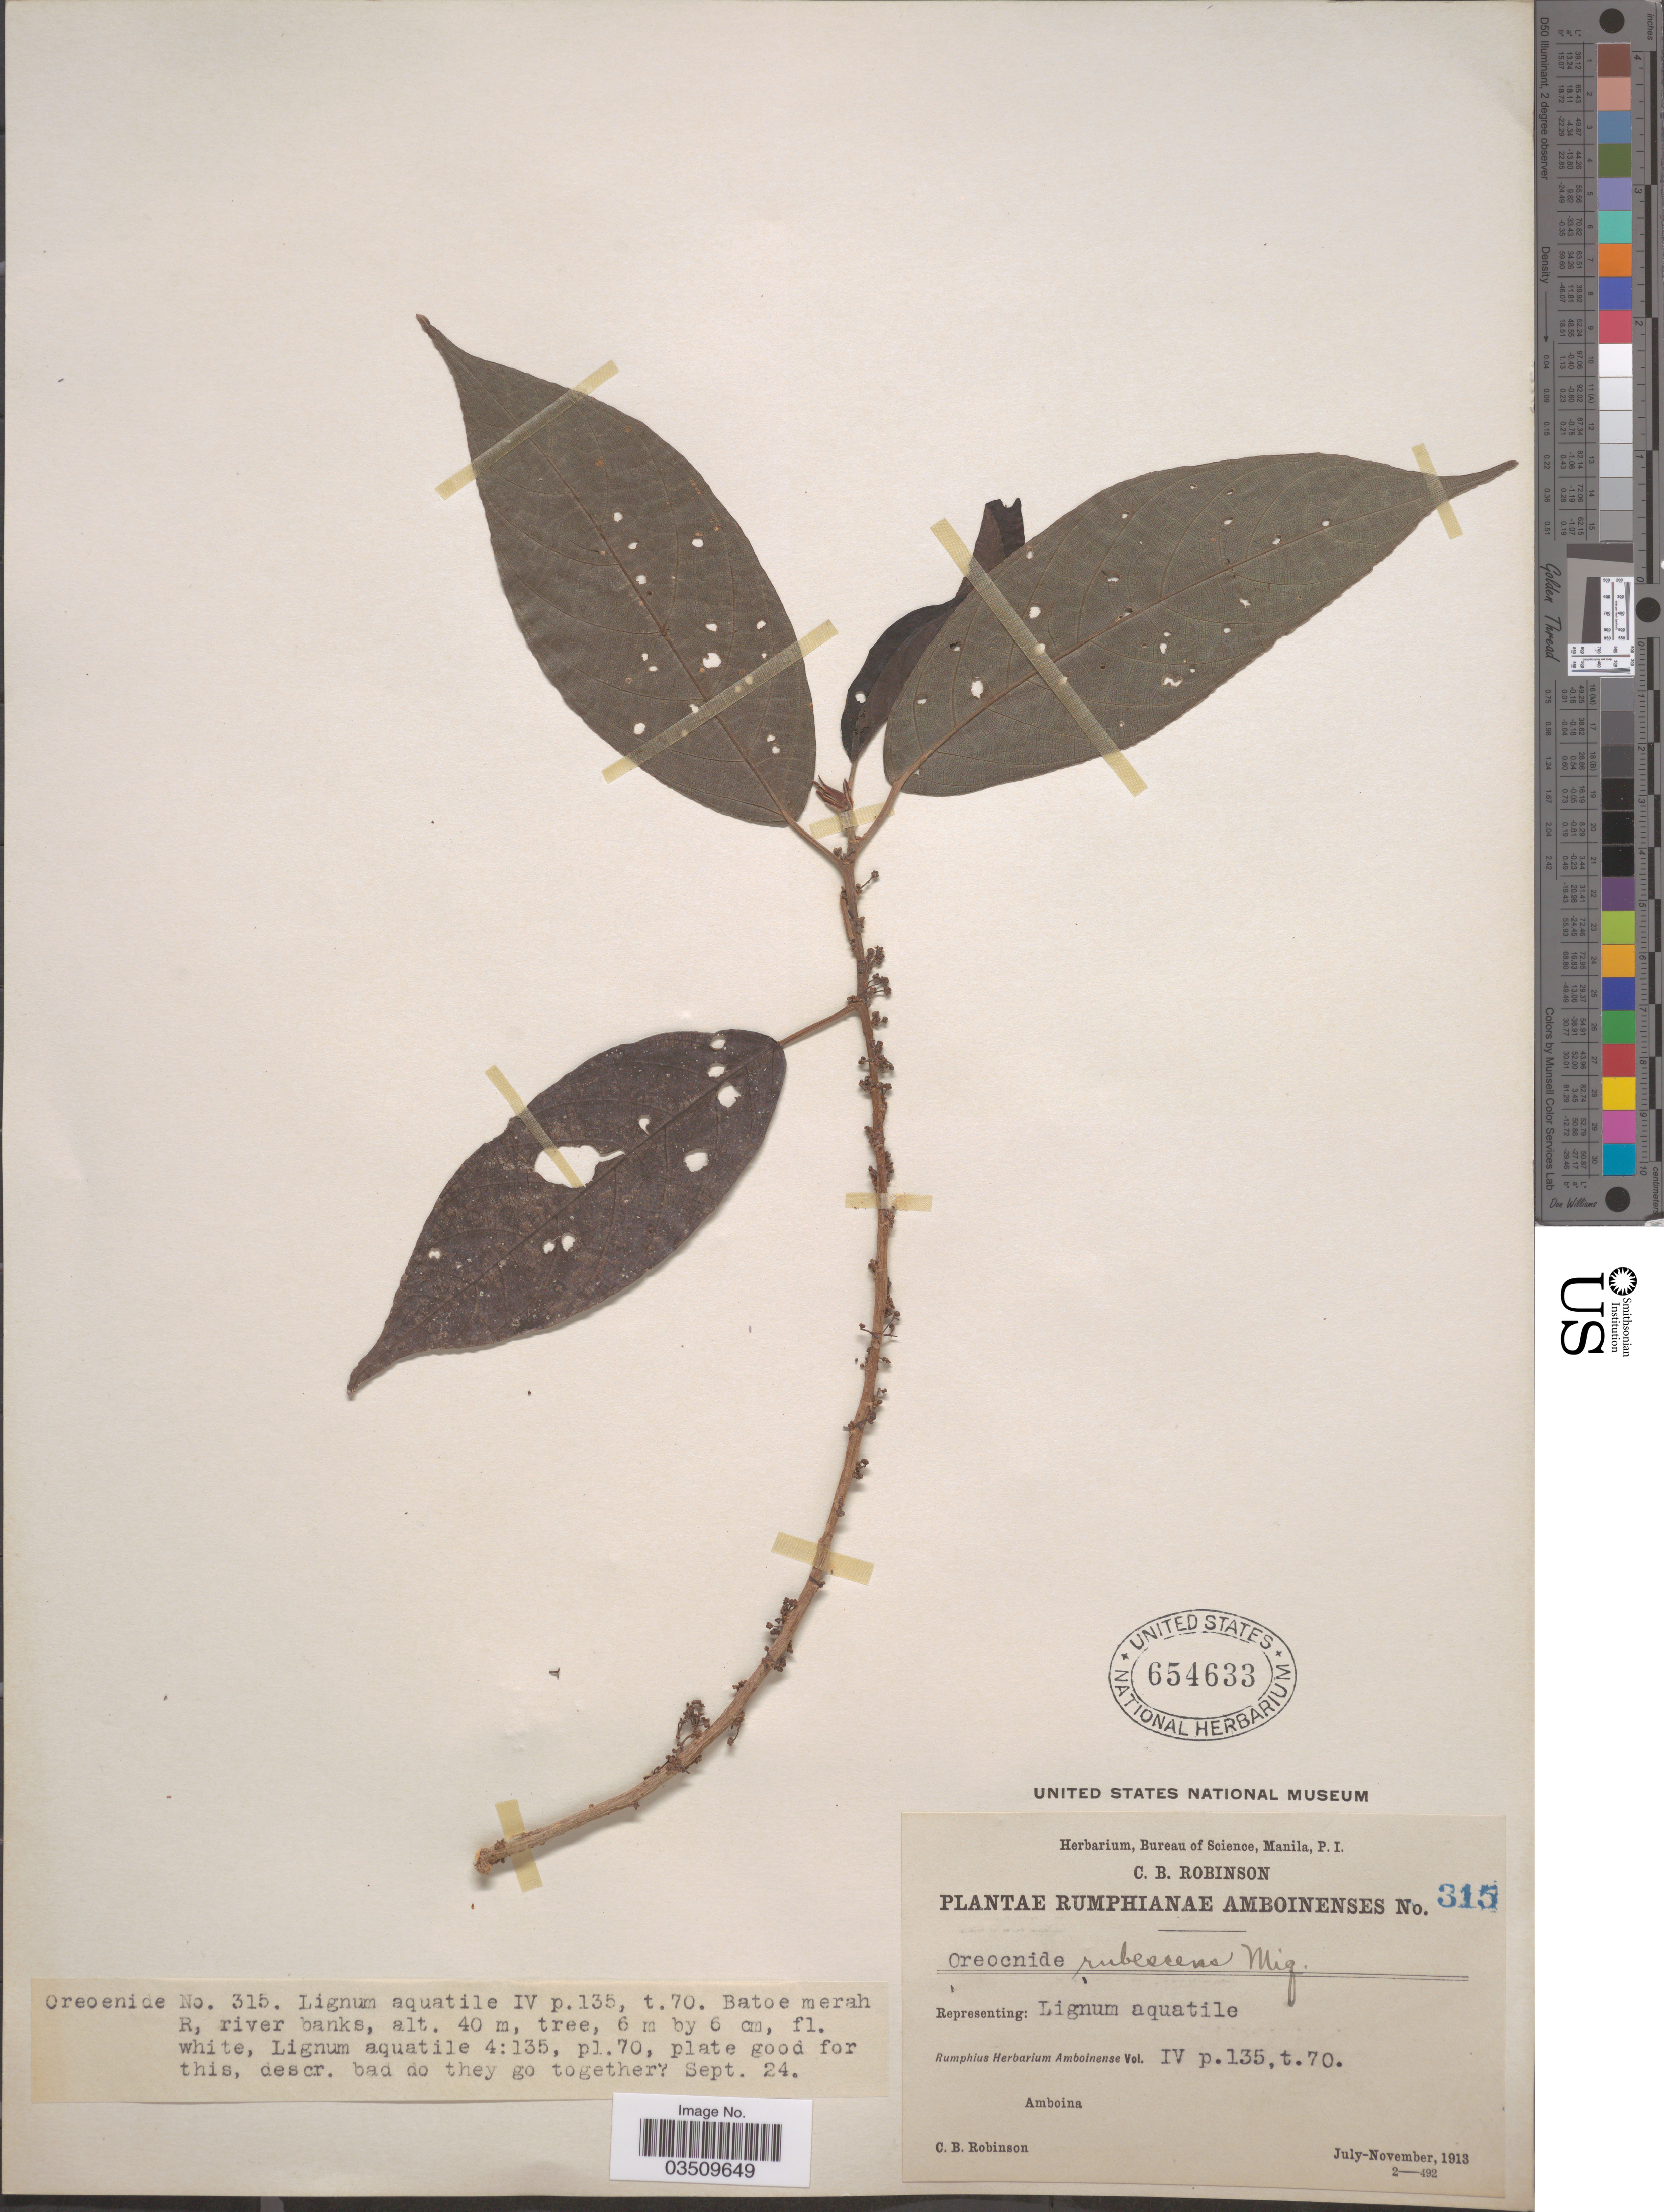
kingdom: Plantae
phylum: Tracheophyta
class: Magnoliopsida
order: Rosales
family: Urticaceae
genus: Oreocnide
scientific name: Oreocnide rubescens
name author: (Blume) Miq.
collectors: C. Robinson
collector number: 315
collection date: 1913-09-24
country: Indonesia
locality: Batoe merah R, river banks. Amboina.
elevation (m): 40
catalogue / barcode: US 654633